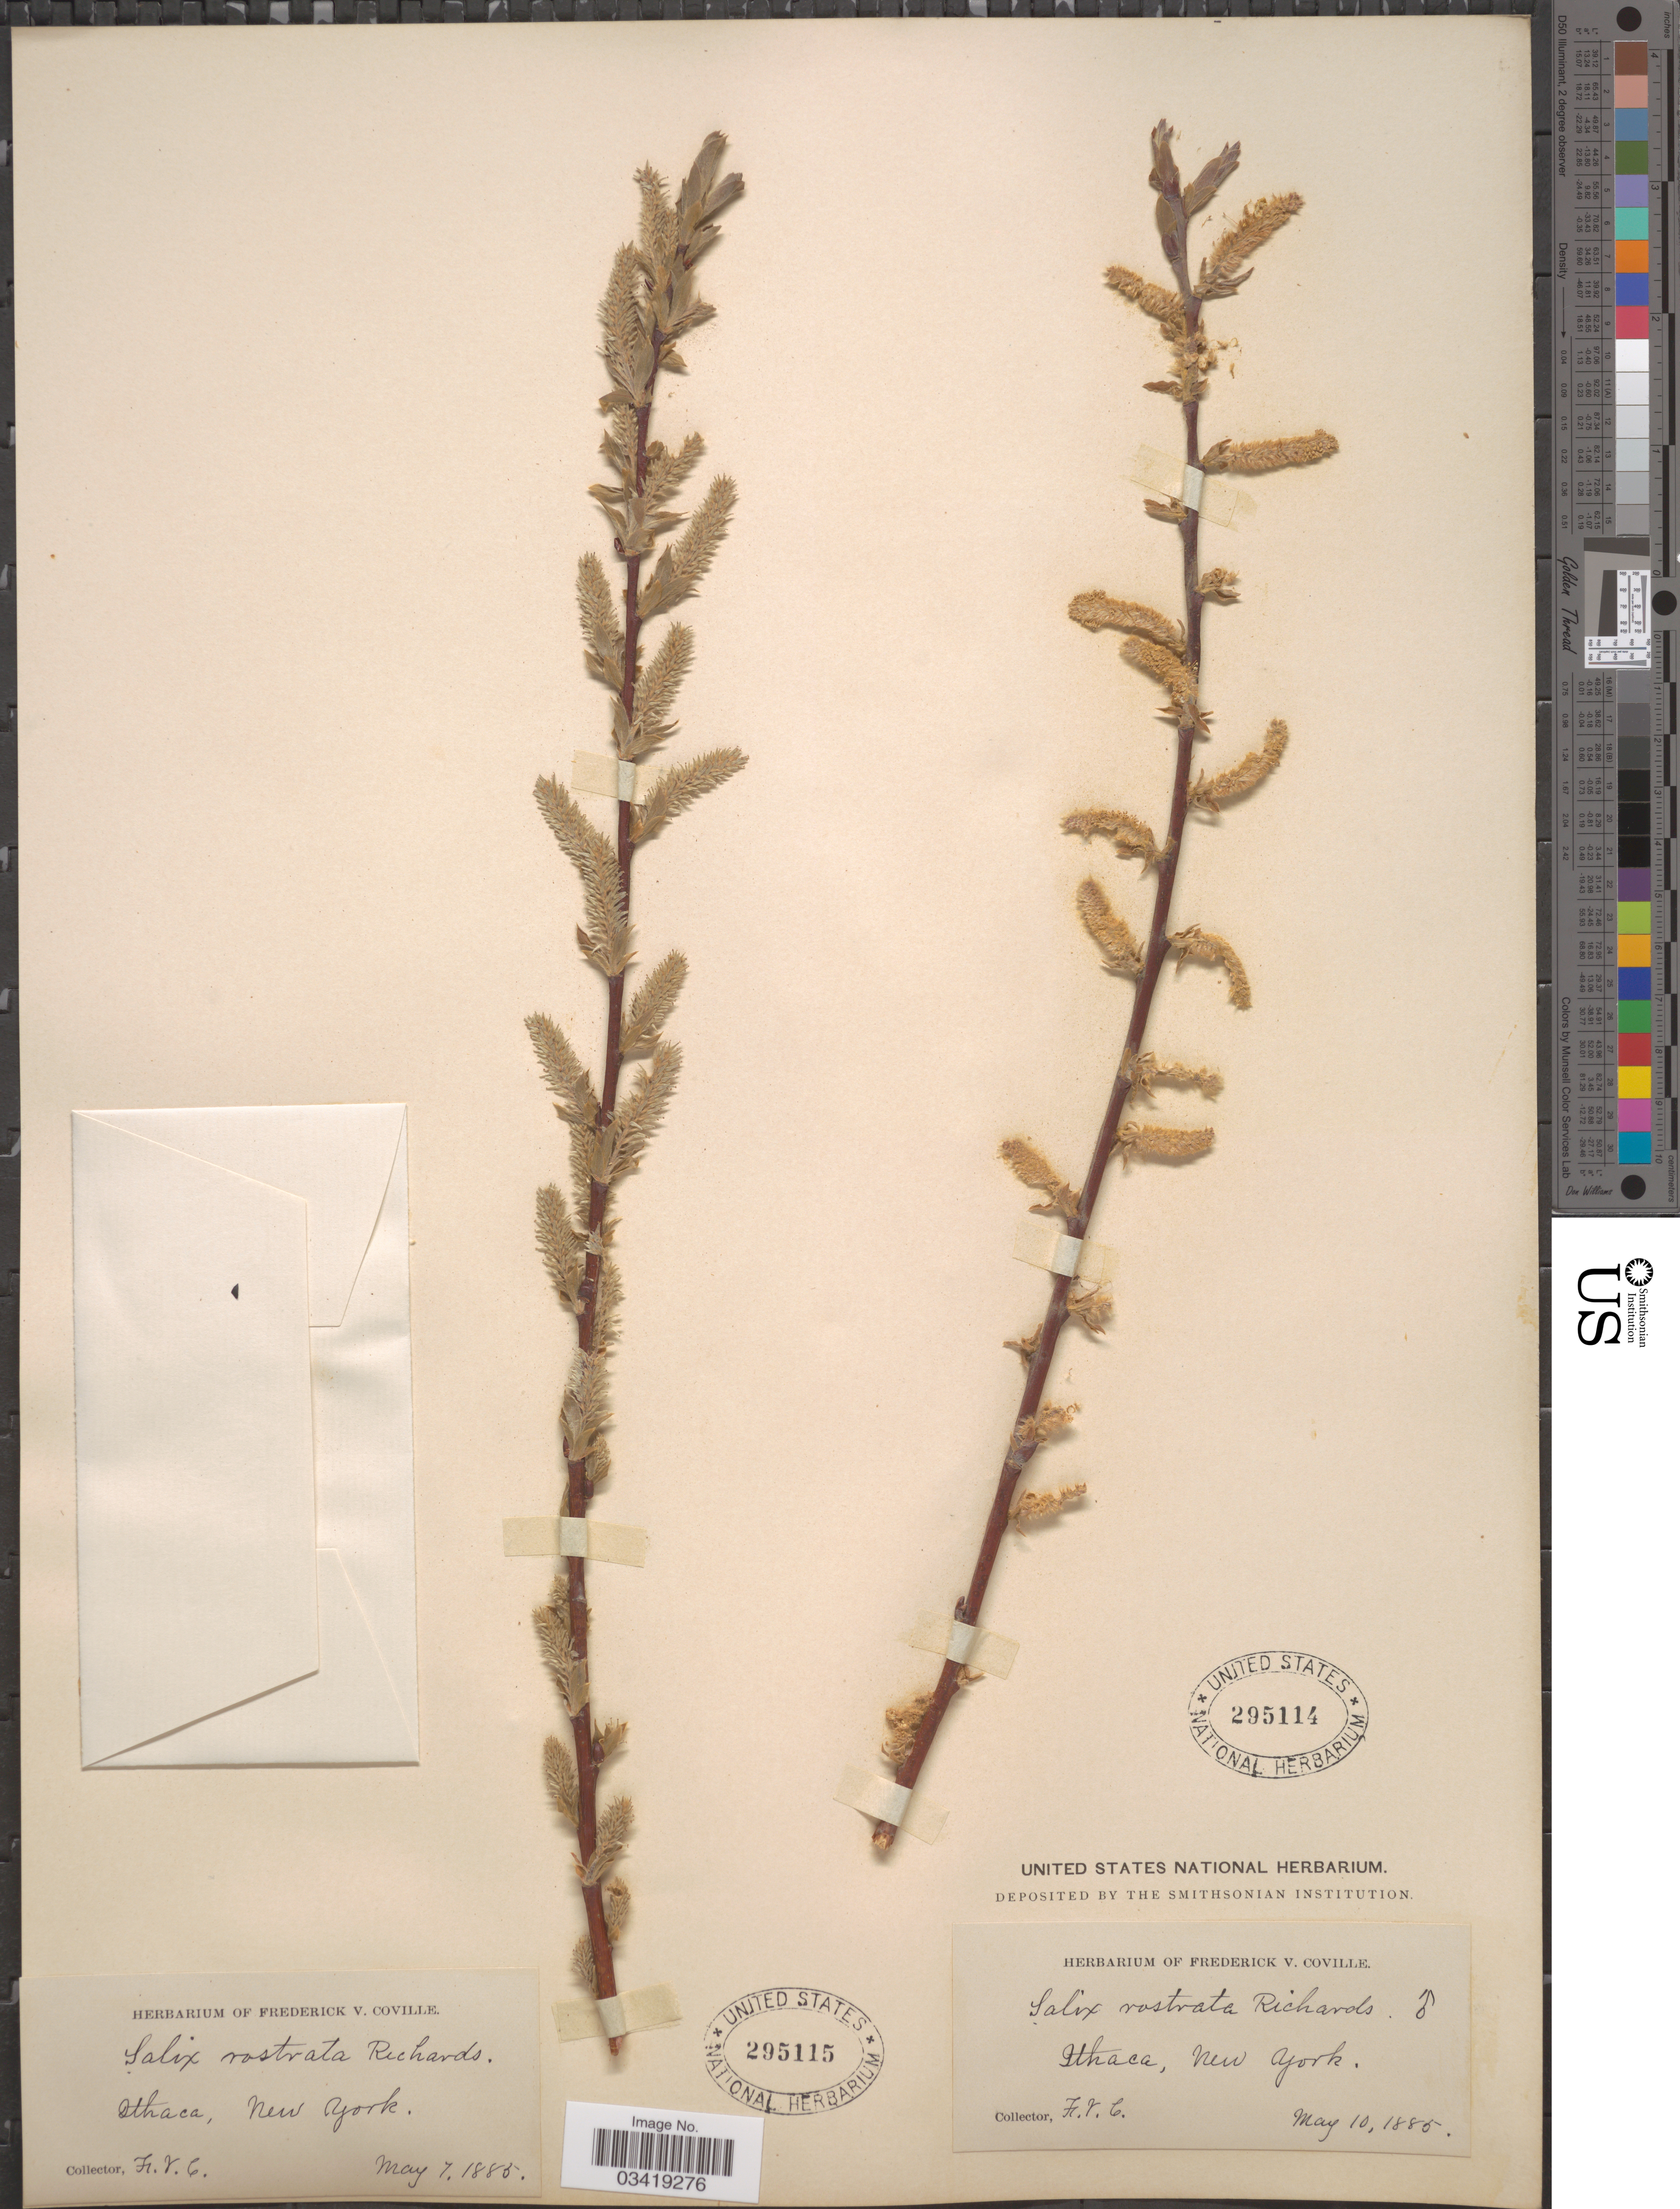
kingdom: Plantae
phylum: Tracheophyta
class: Magnoliopsida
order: Malpighiales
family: Salicaceae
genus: Salix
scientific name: Salix bebbiana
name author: Sarg.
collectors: F. V. Coville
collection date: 1885-05-07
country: United States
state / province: New York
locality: Ithaca.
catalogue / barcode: US 295115